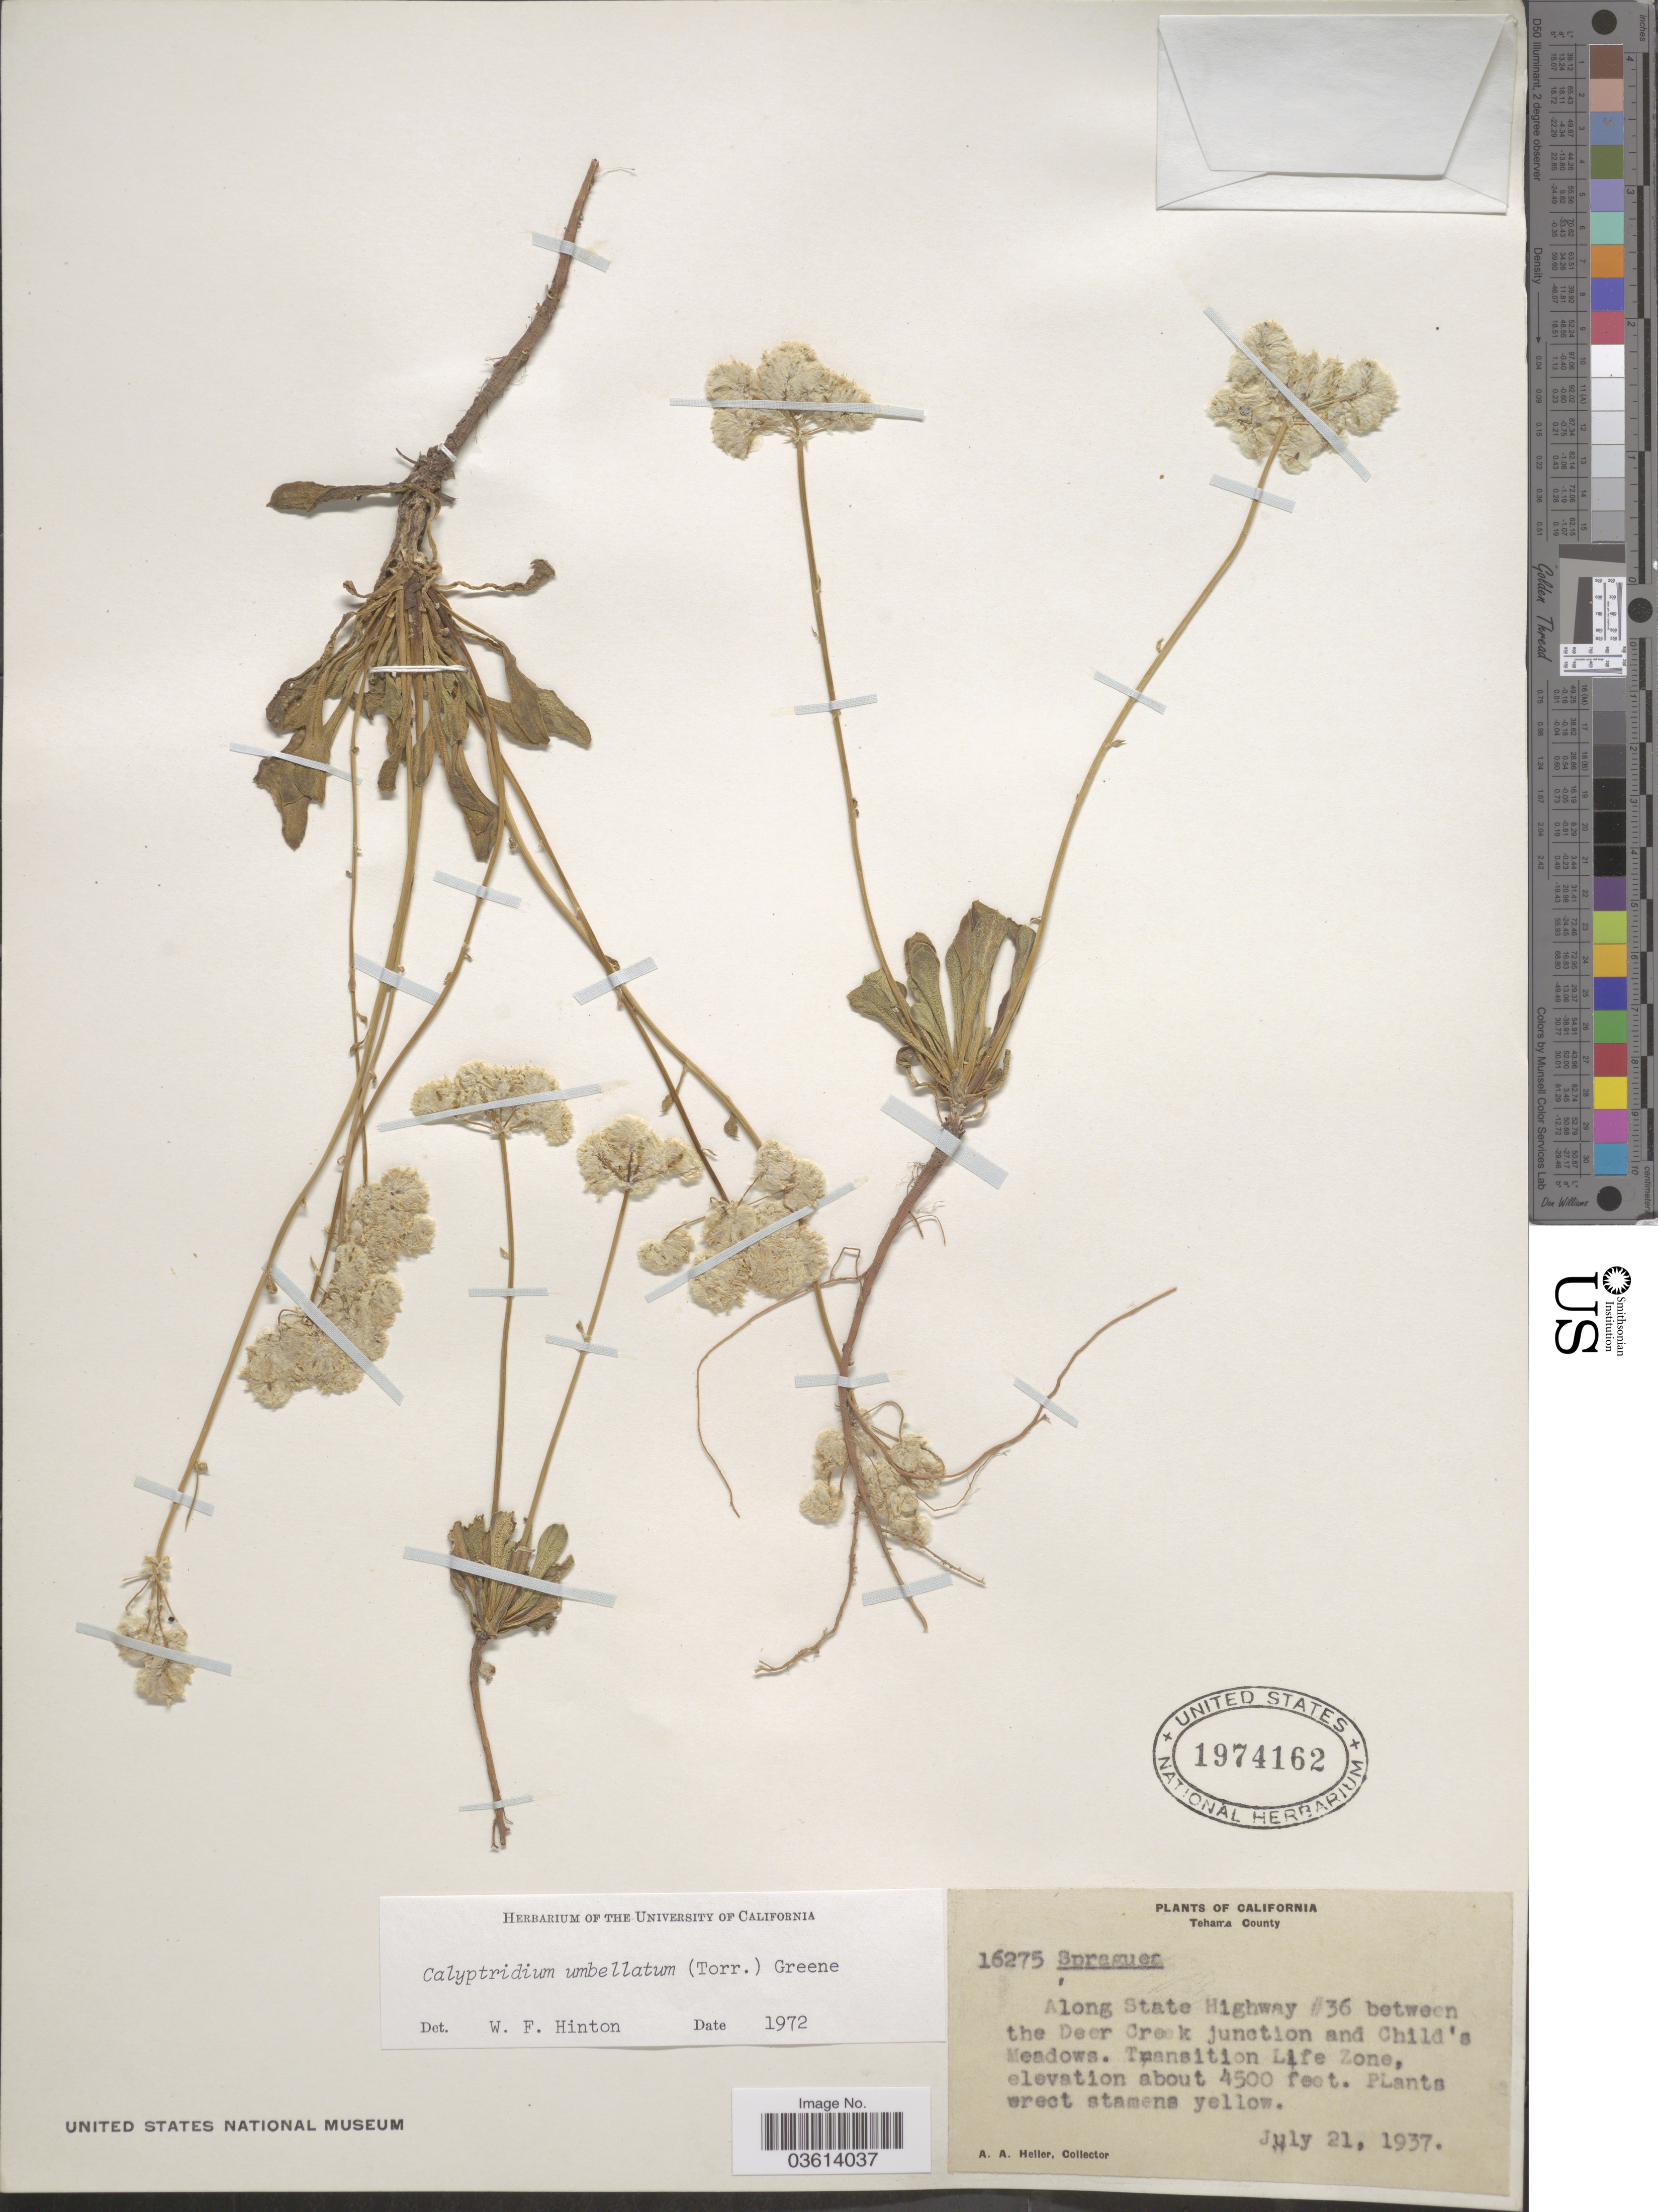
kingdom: Plantae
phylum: Tracheophyta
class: Magnoliopsida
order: Caryophyllales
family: Montiaceae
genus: Calyptridium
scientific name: Calyptridium umbellatum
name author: (Torr.) Greene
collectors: A. A. Heller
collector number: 16275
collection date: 1937-07-21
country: United States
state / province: California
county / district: Tehama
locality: Tehama County. Along State Highway #36 between the Deer Creek junction and Child's Meadows. Transition Life Zone.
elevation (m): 1372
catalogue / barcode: US 1974162